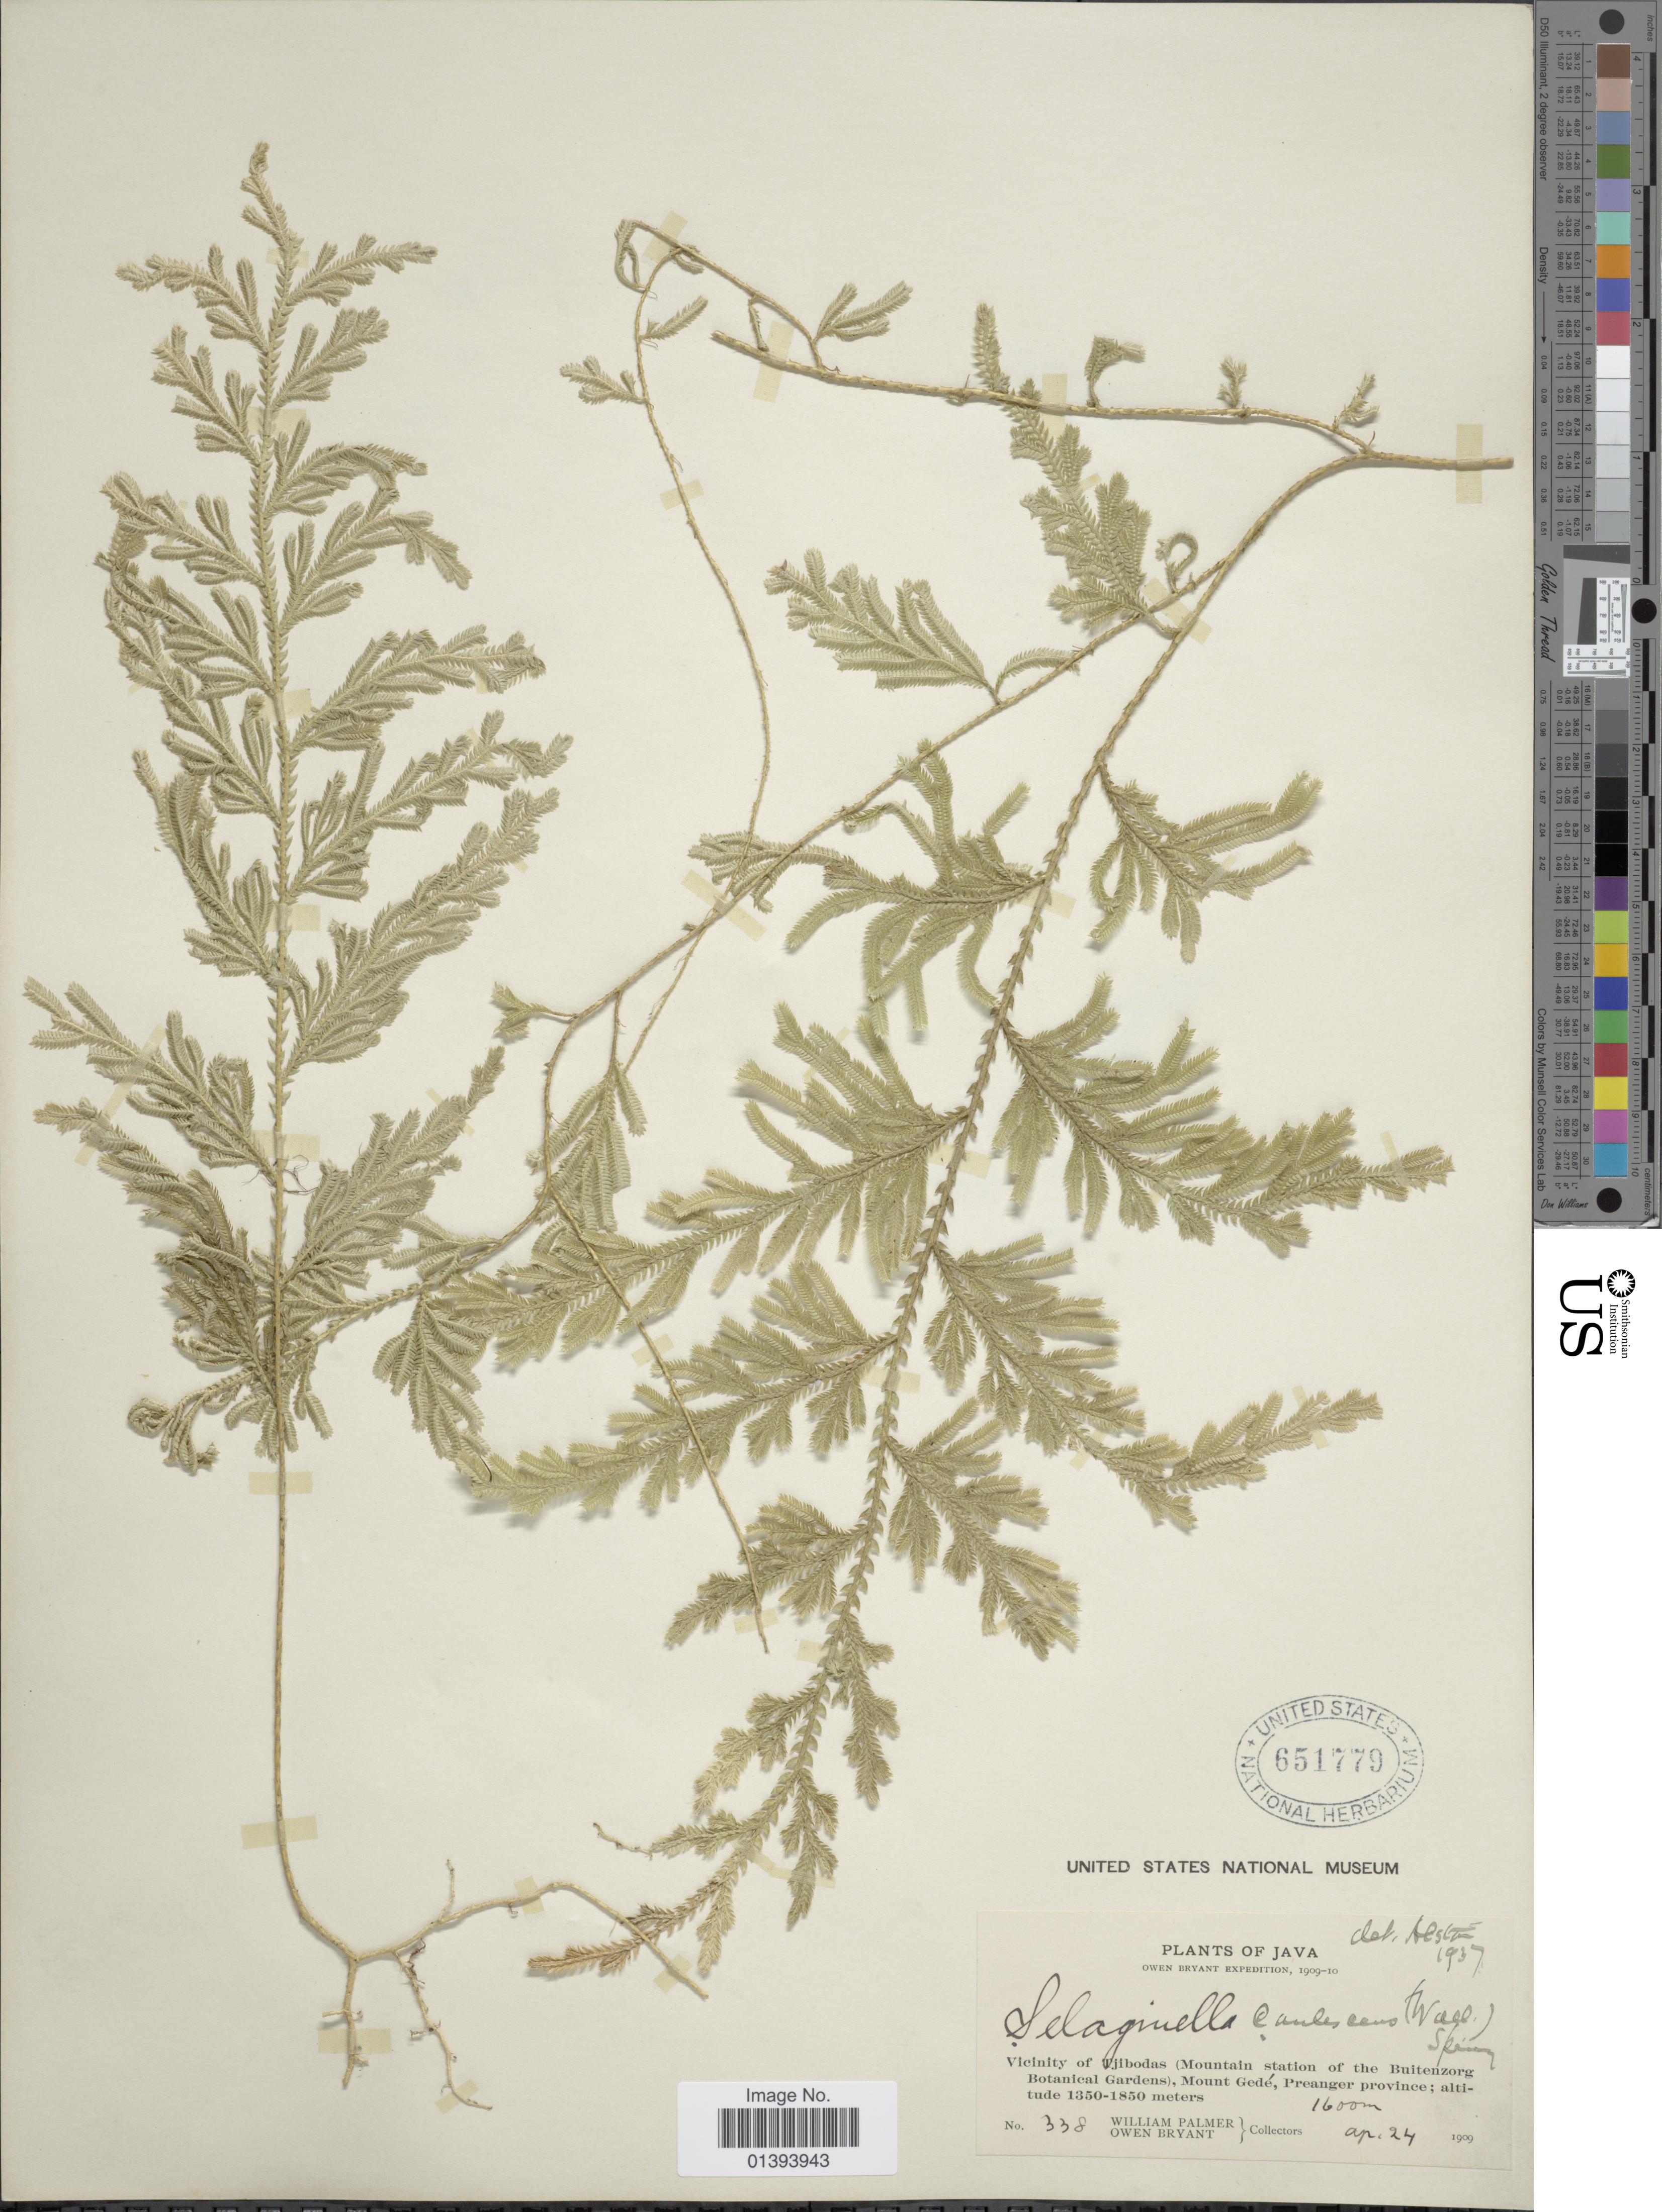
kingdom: Plantae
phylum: Tracheophyta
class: Lycopodiopsida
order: Selaginellales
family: Selaginellaceae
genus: Selaginella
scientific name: Selaginella involvens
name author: (Sw.) Spring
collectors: W. Palmer & O. Bryant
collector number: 338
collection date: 1909-04-24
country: Indonesia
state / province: Java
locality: Vicinity of Tjibodas(Mountain station of the Buitenzorg, Botanical Gardens), Mount Gedé, Preanger province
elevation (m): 1350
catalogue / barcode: US 651779